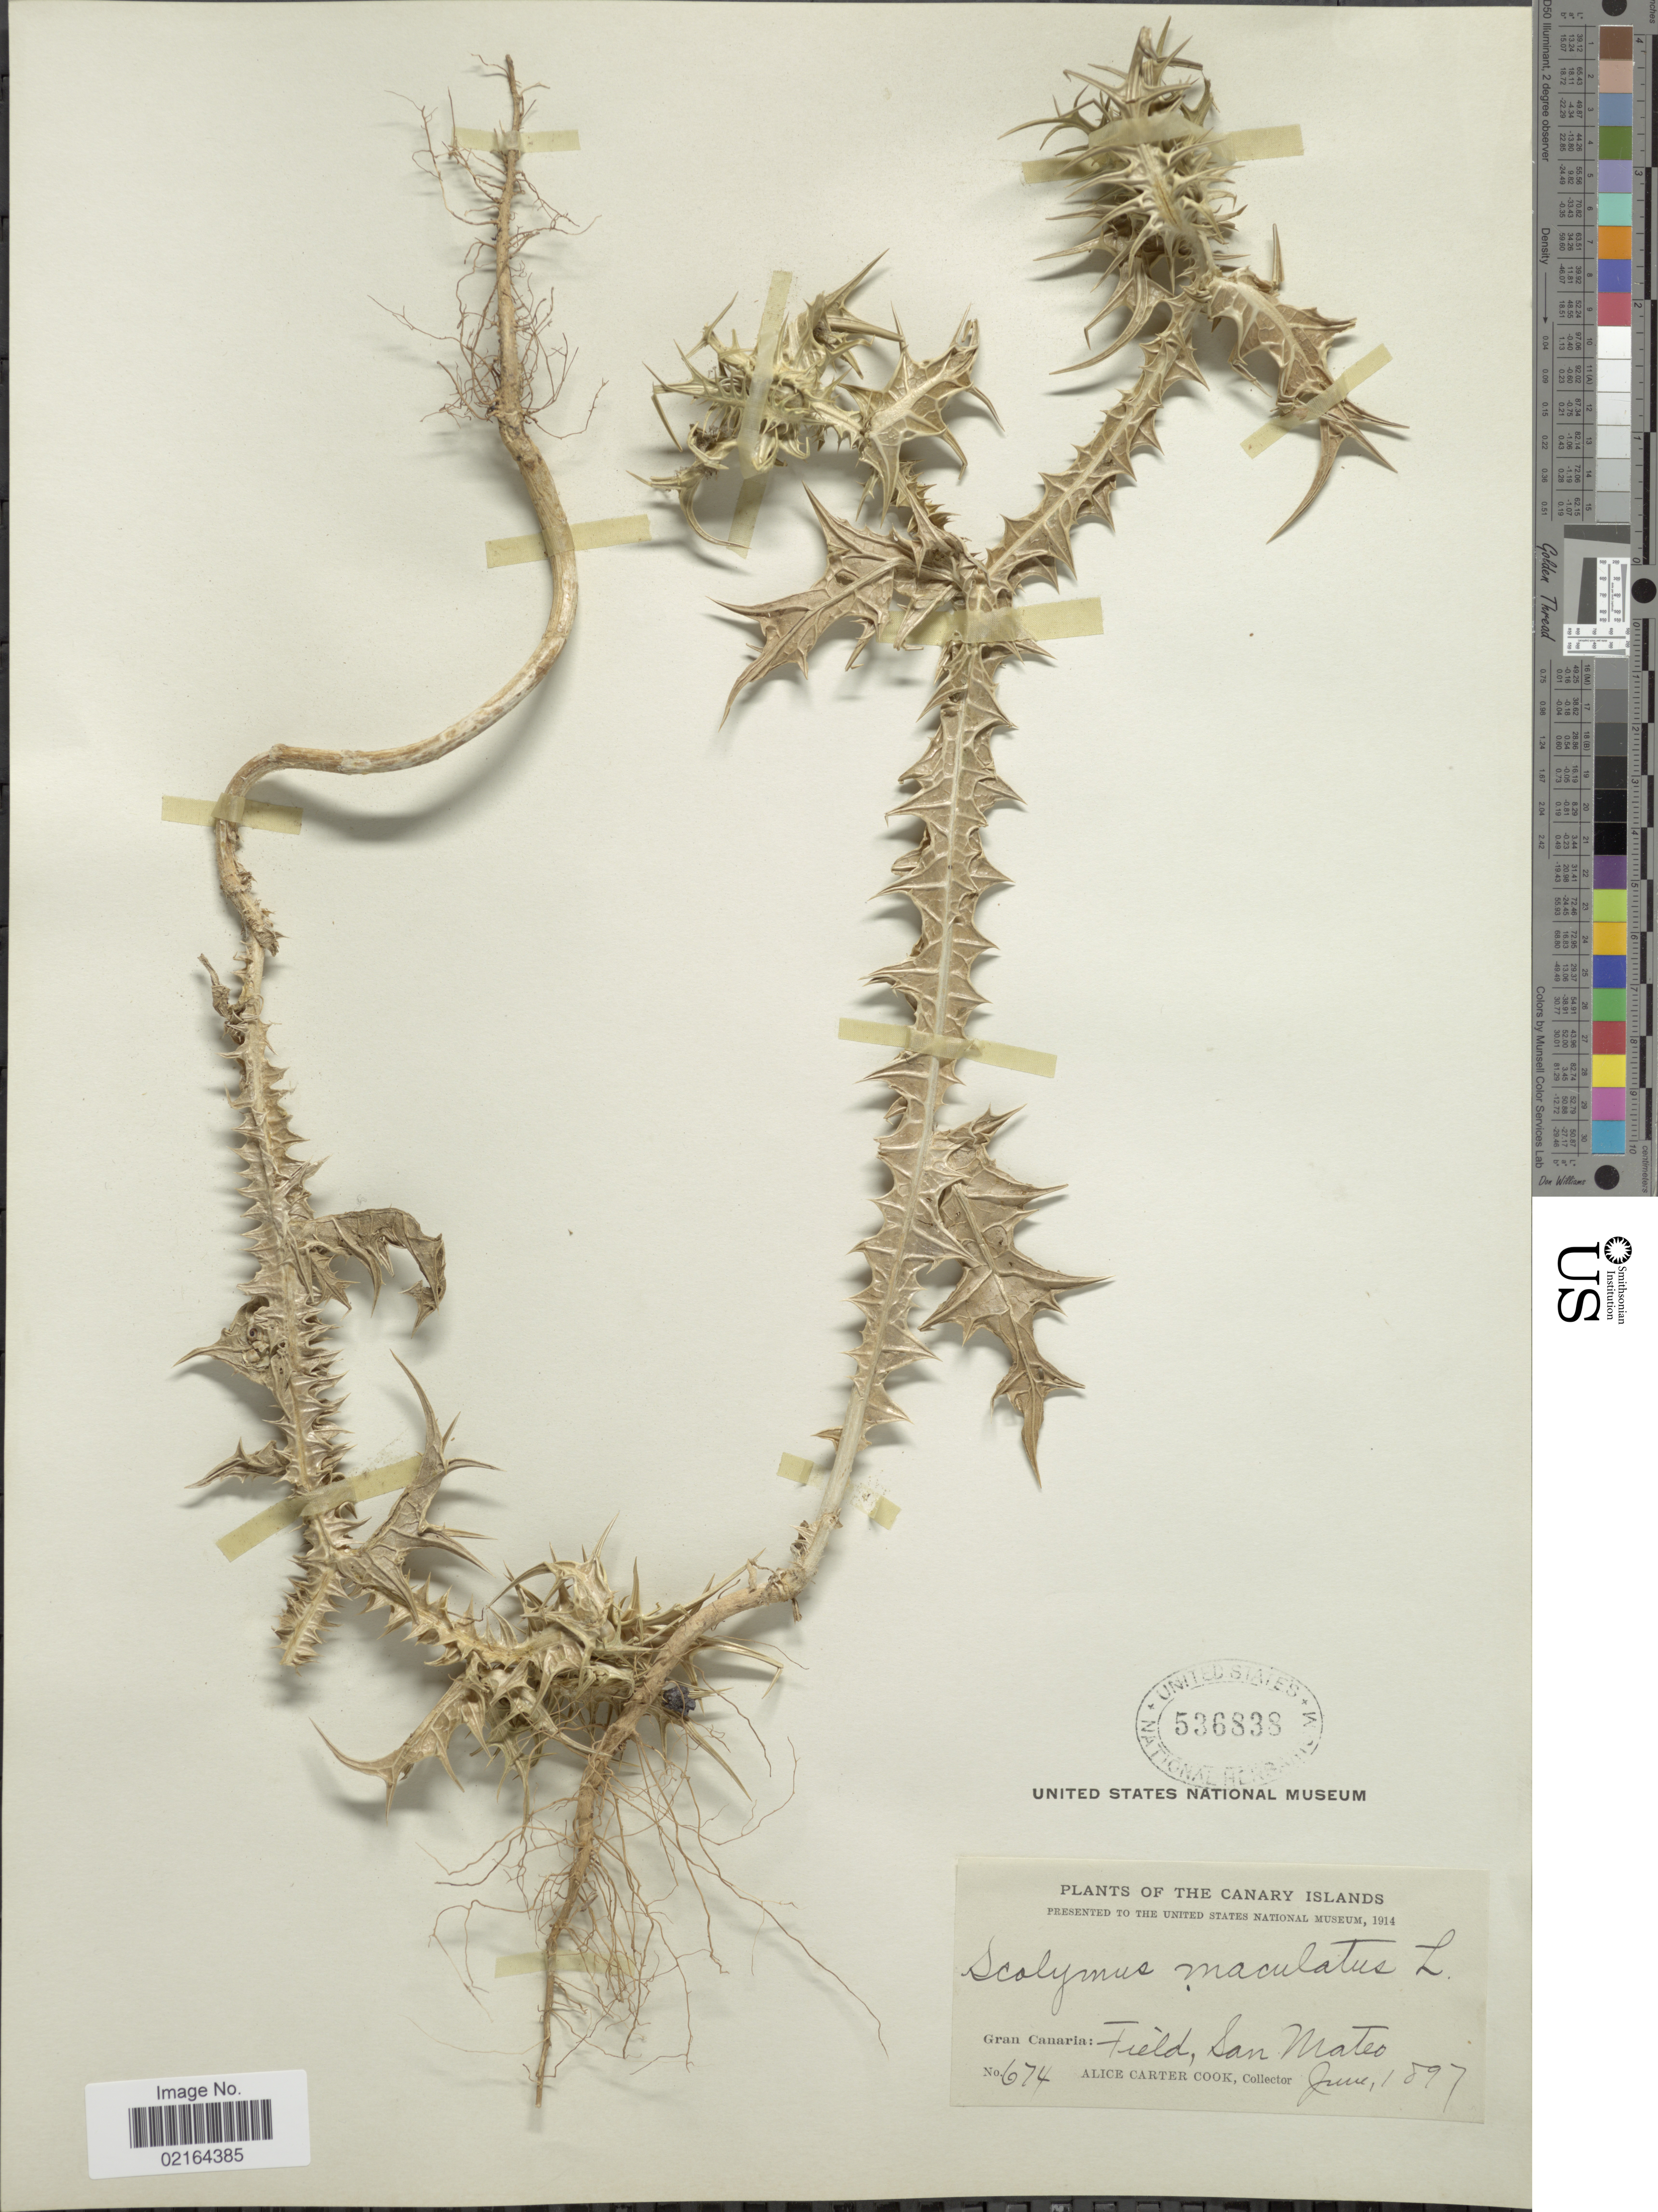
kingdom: Plantae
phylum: Tracheophyta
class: Magnoliopsida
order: Asterales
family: Asteraceae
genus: Scolymus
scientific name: Scolymus maculatus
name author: L.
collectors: Alice C. Cook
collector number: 674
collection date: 1897-06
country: Spain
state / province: Canarias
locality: The Canary Islands, Gran Canaria: Field, San Mateo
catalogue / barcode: US 536838